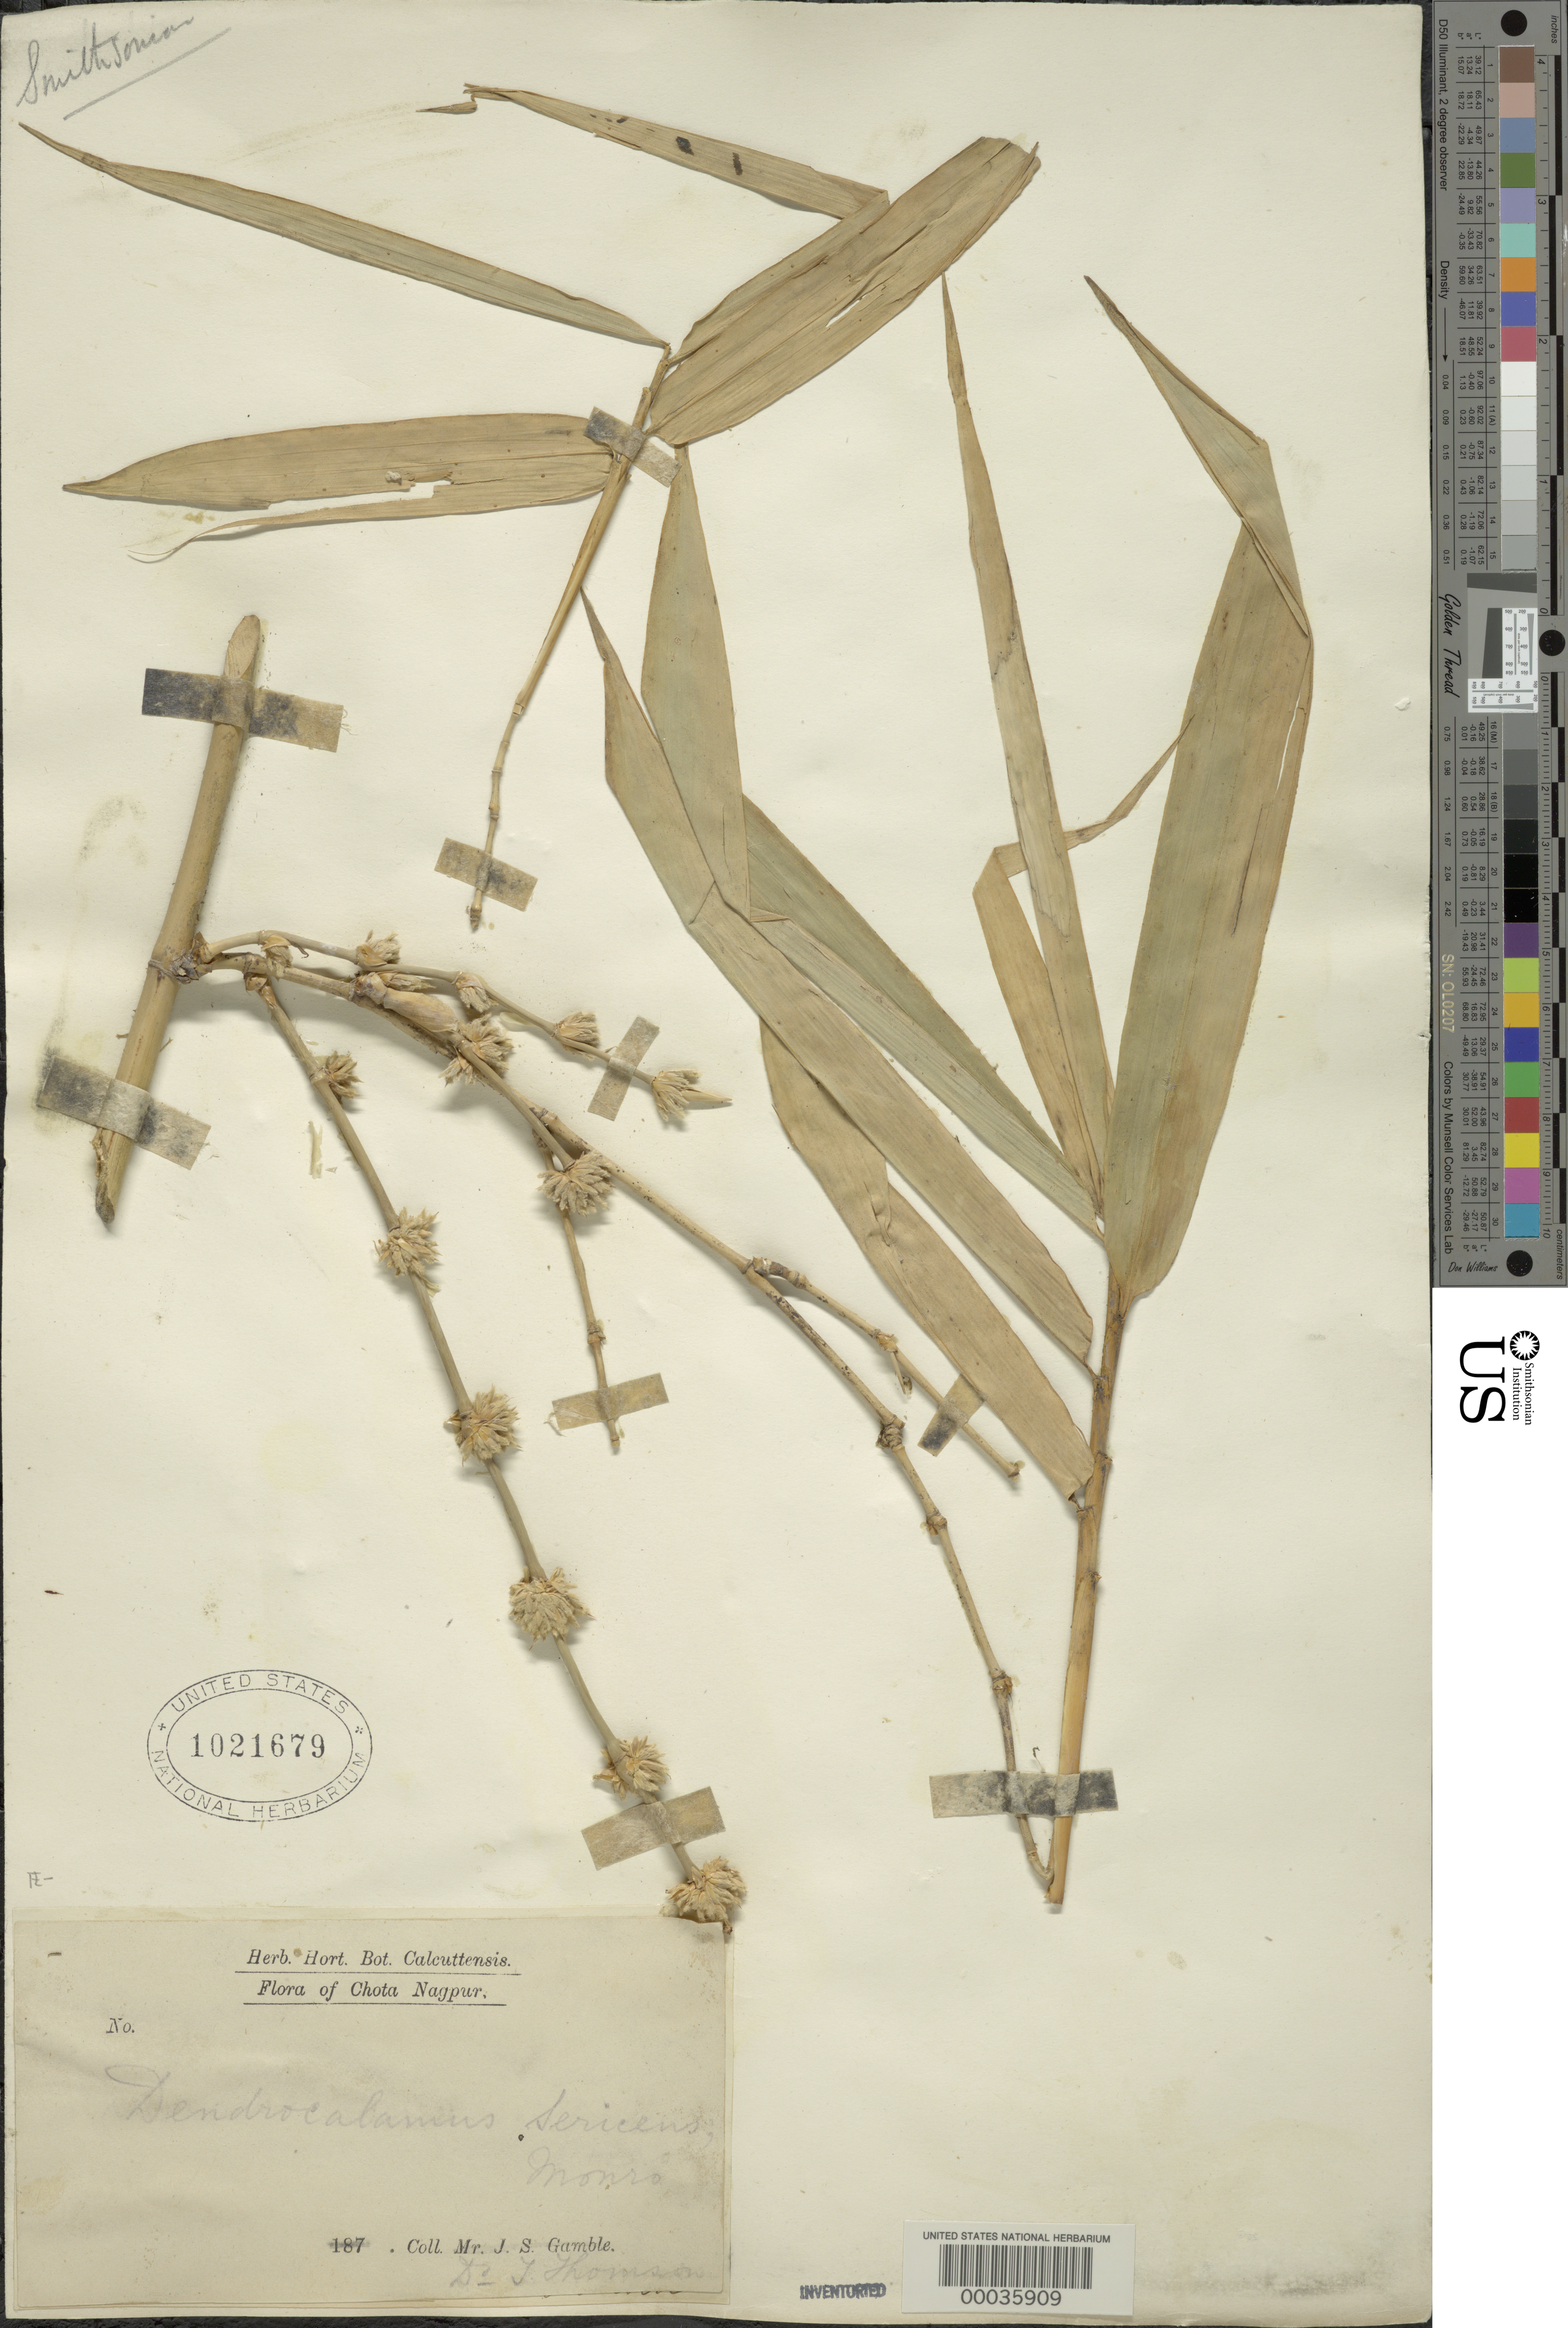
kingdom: Plantae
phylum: Tracheophyta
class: Liliopsida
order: Poales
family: Poaceae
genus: Dendrocalamus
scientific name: Dendrocalamus sericeus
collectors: J. W. Thomson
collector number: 187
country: India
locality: Chota nagpur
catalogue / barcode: US 1021679